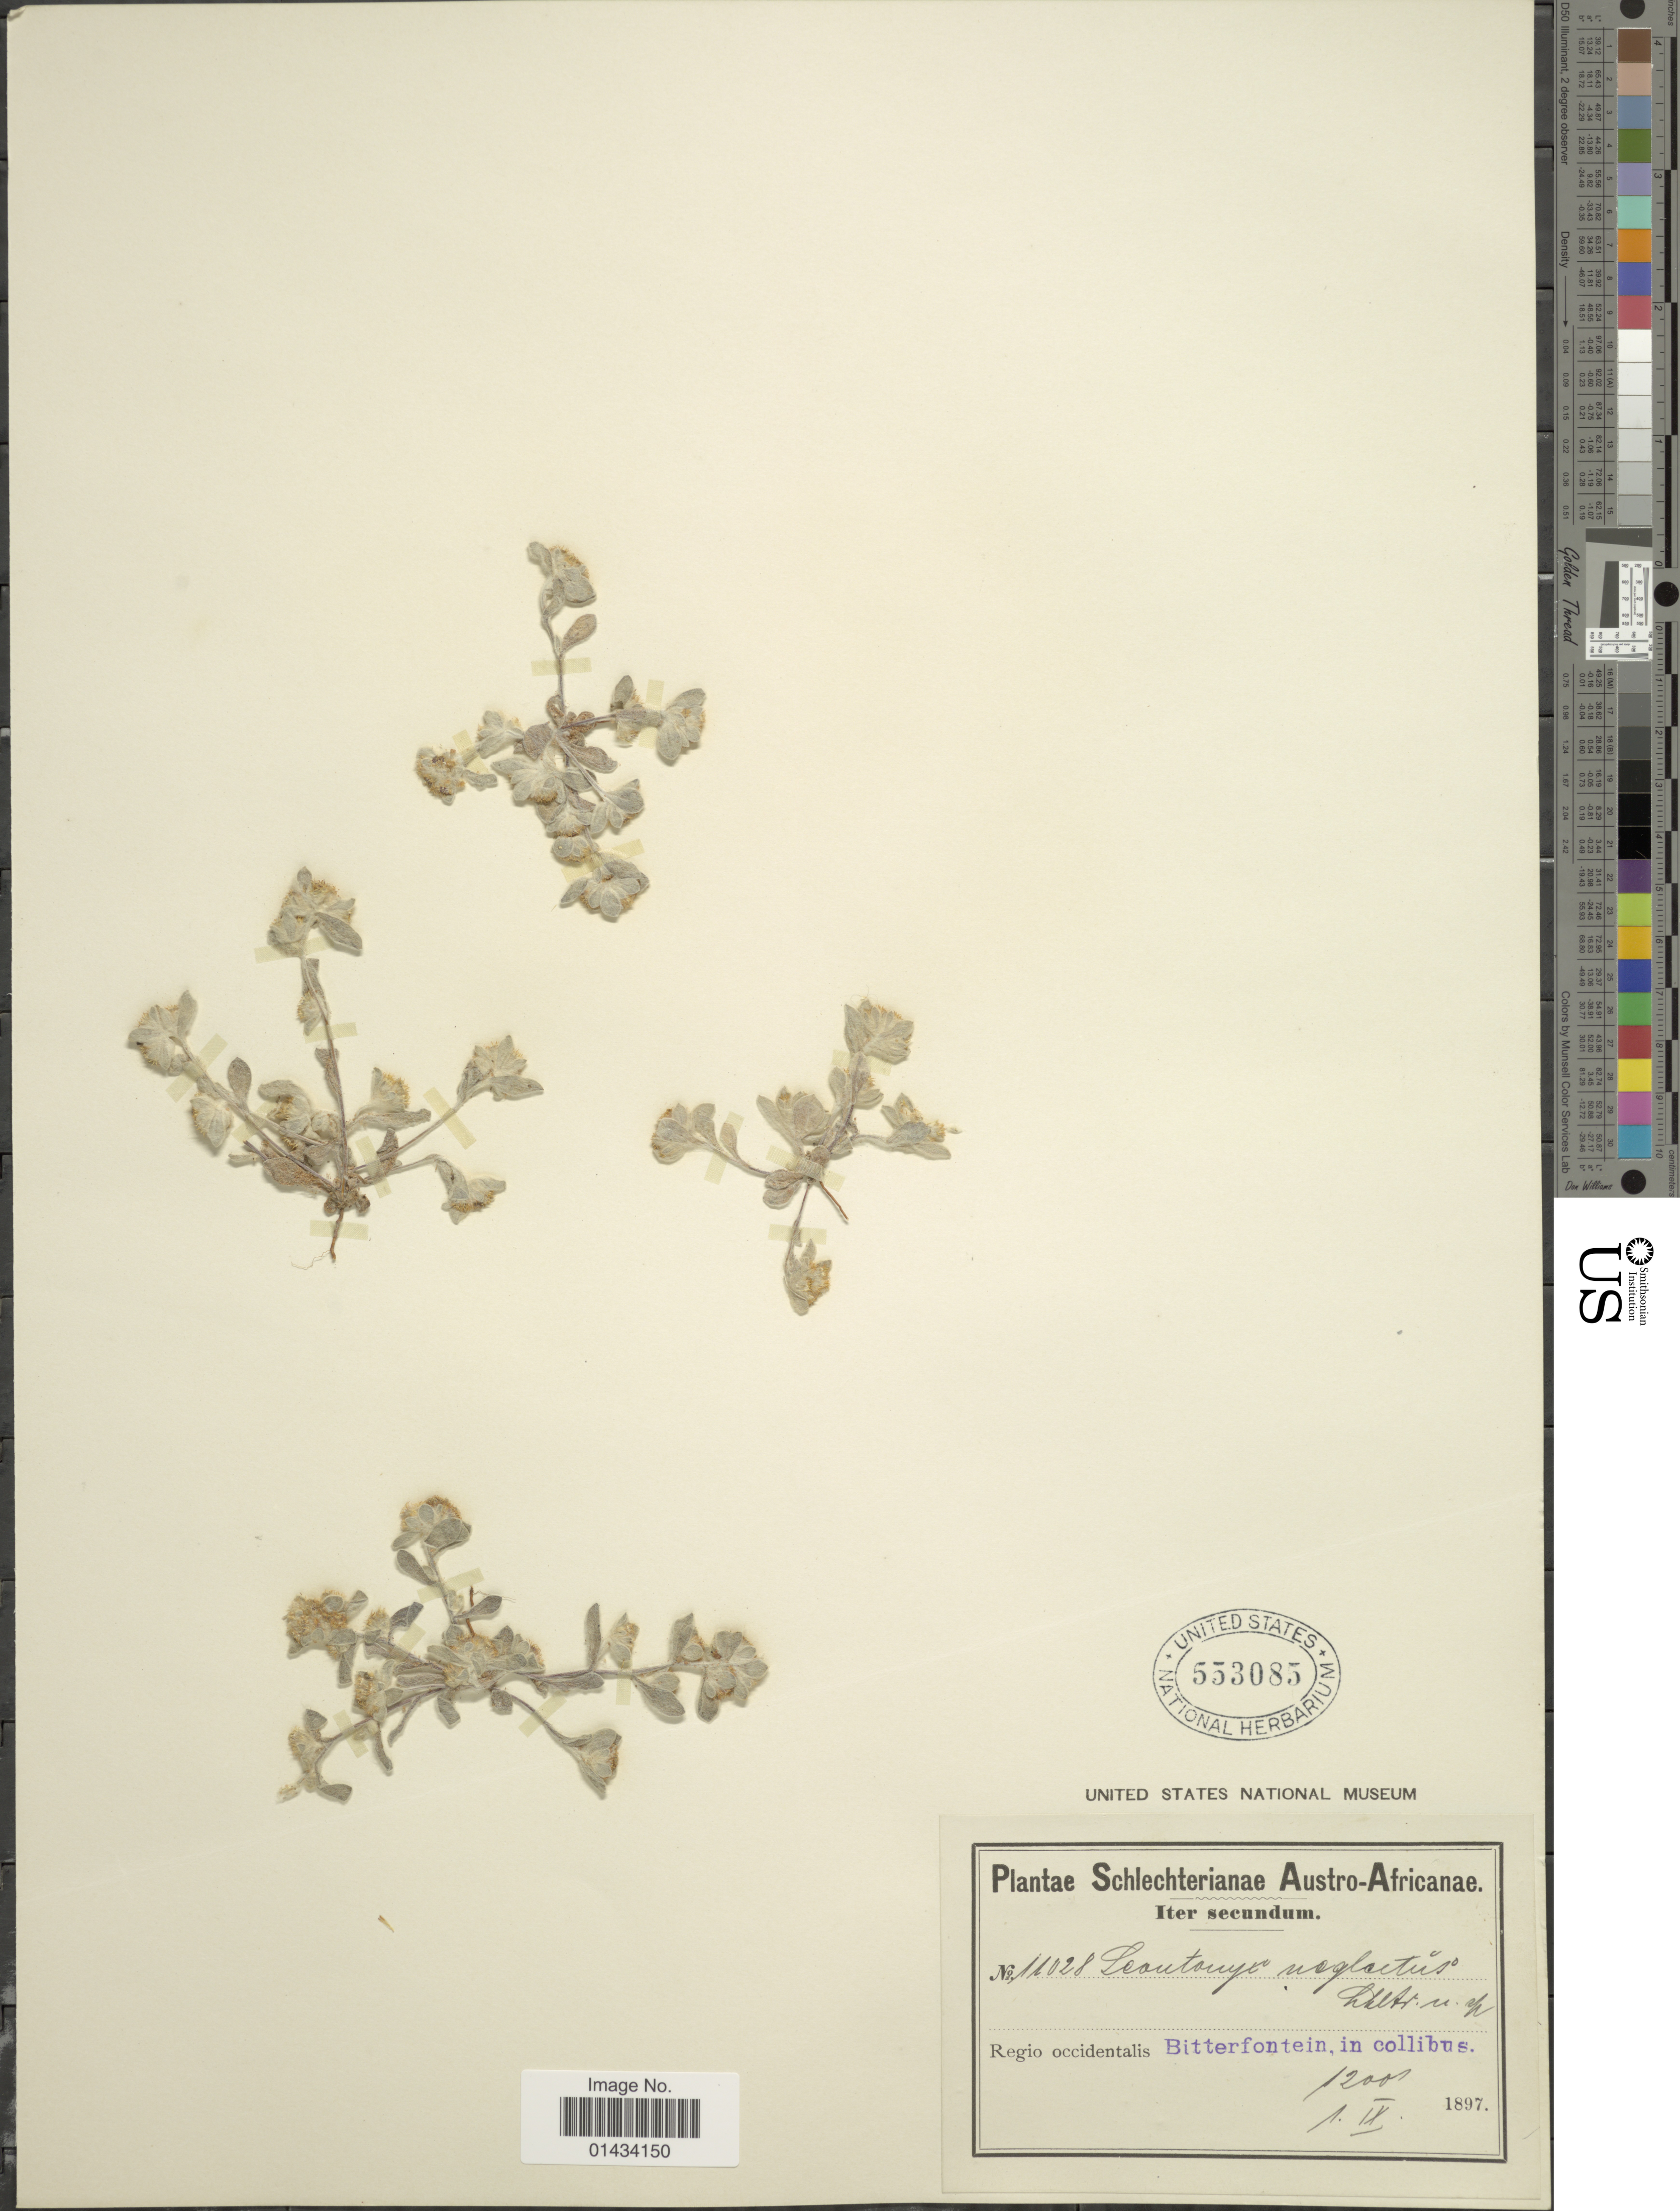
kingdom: Plantae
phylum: Tracheophyta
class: Magnoliopsida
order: Asterales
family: Asteraceae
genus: Leontonyx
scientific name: Leontonyx neglectus Schltr. ex Hutch., ined.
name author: Schltr. ex Hutch.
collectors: Schlechter, --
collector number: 11028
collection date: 1897-09-01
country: South Africa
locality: Austro-Africanae, Regio occidentalis, Bitterfontein, in collibus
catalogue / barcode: US 553085